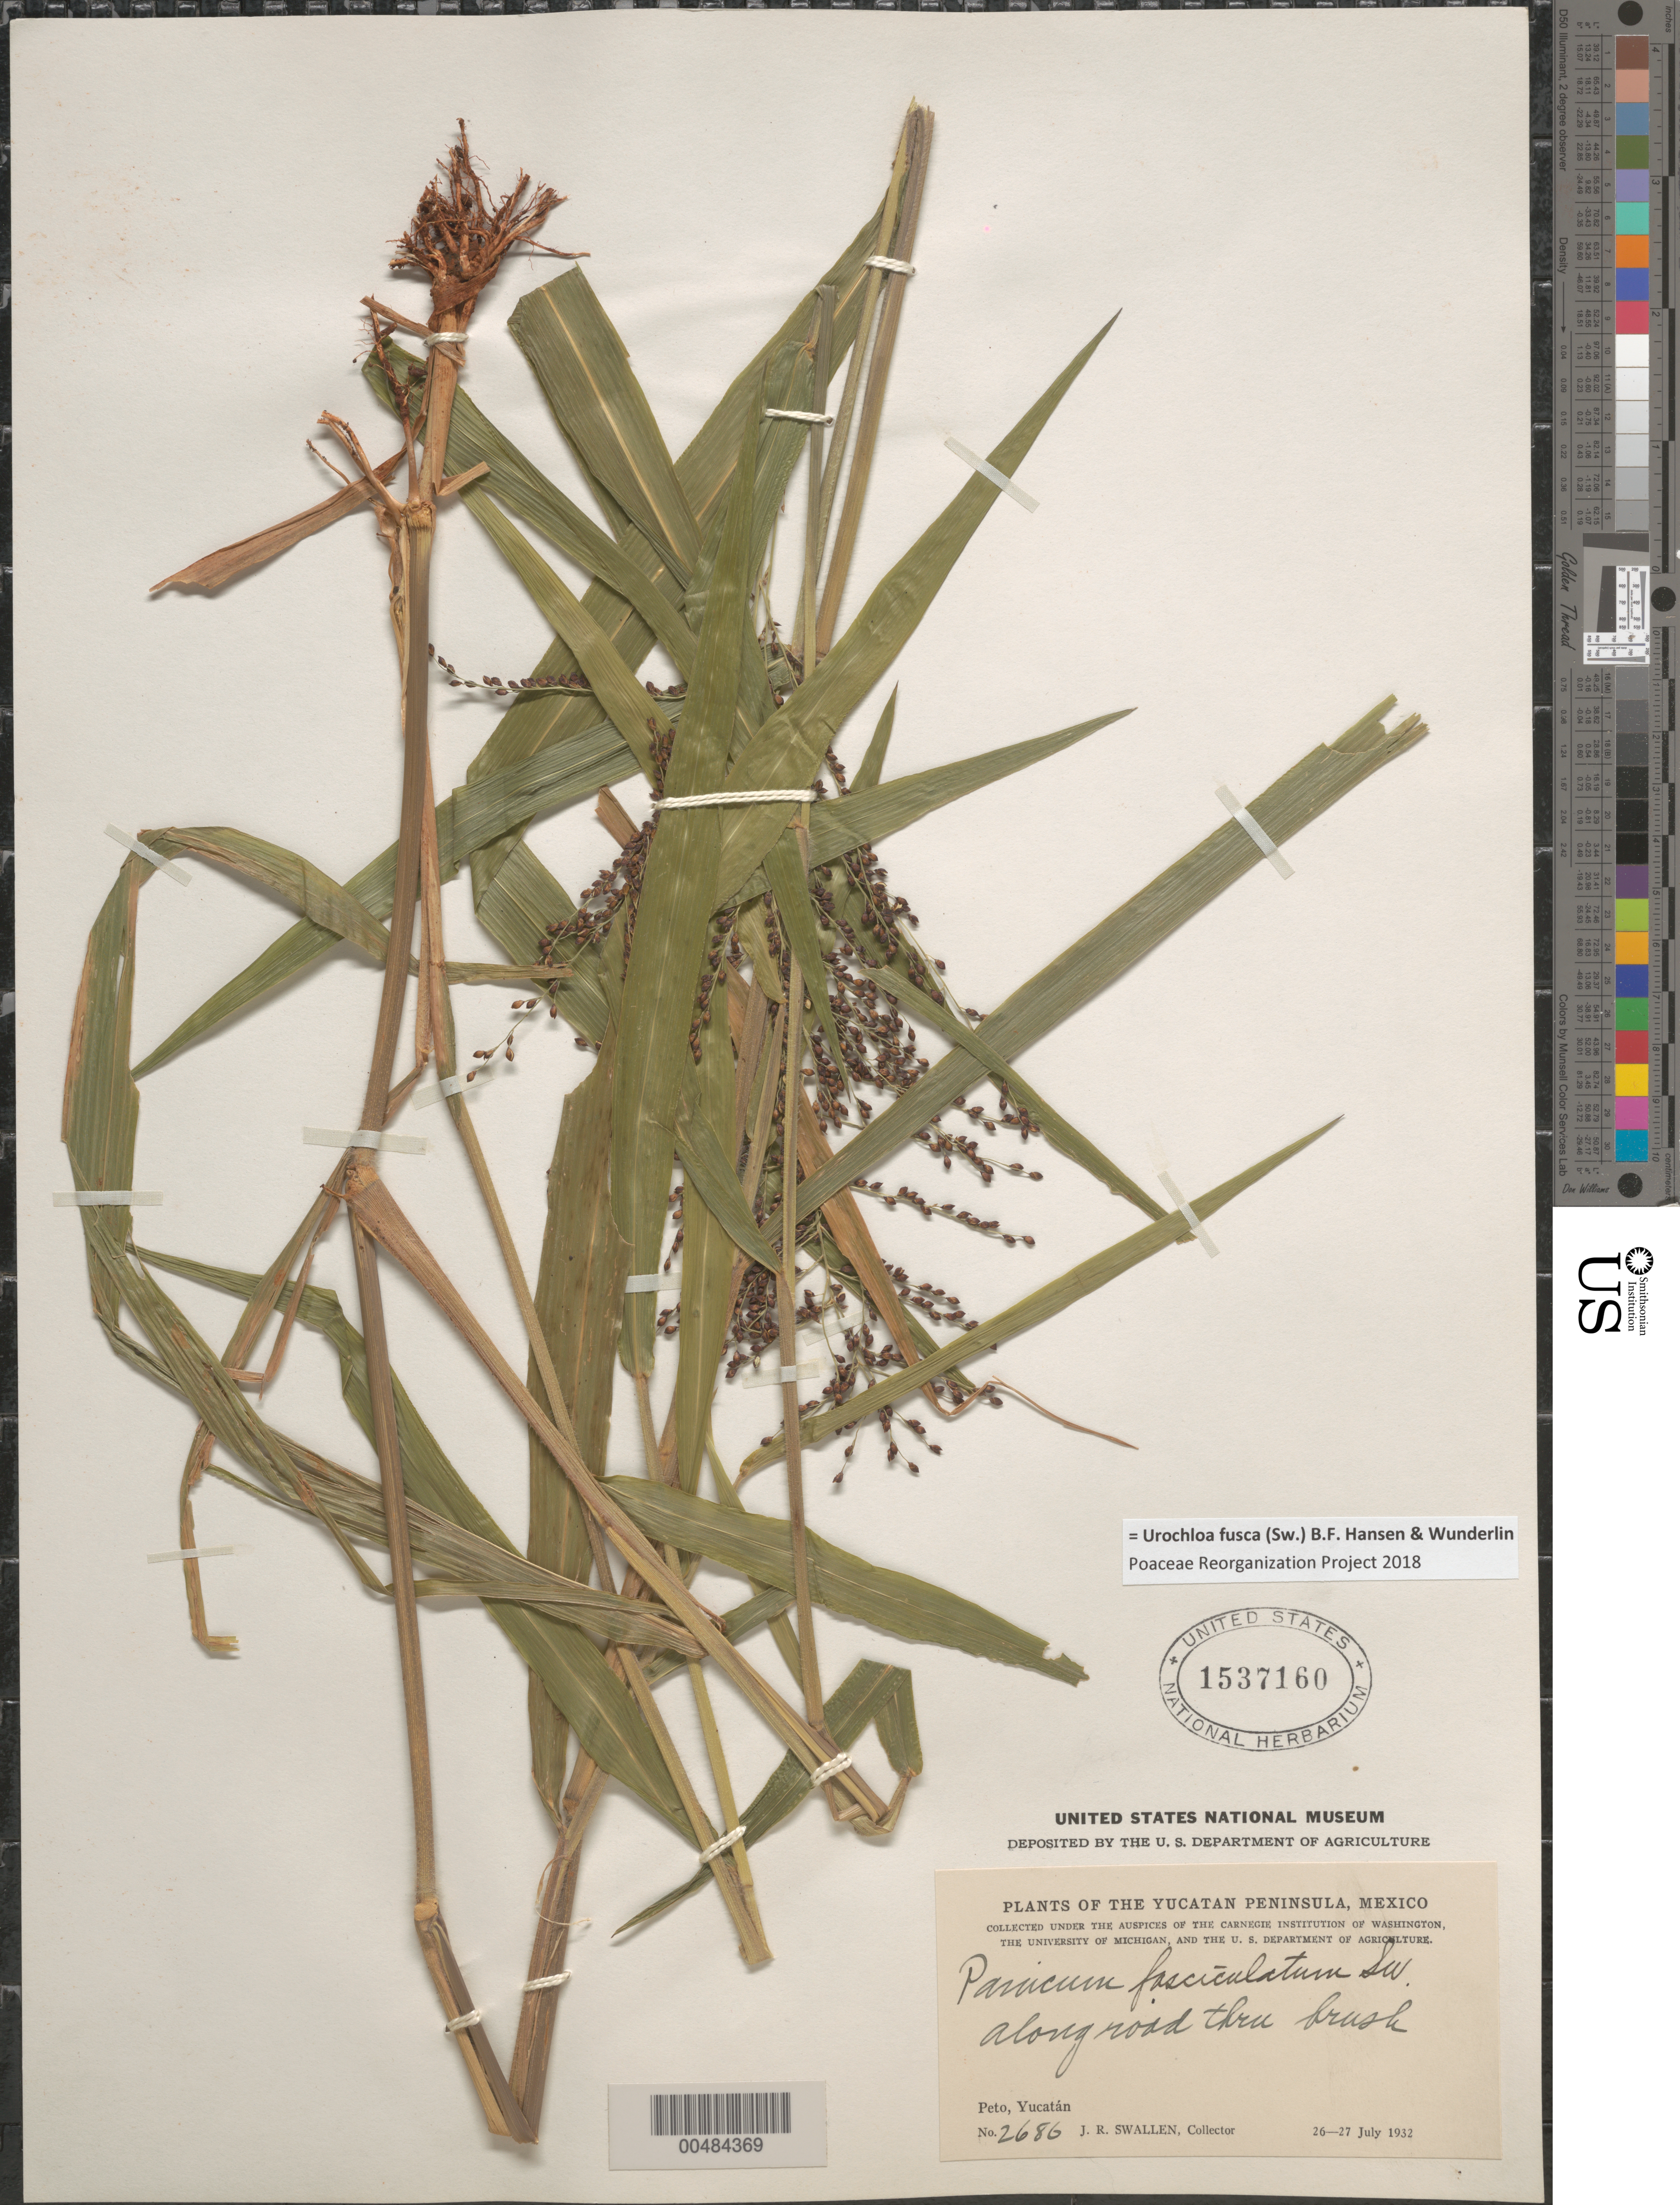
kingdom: Plantae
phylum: Tracheophyta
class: Liliopsida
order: Poales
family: Poaceae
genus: Brachiaria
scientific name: Brachiaria fasciculata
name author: (Sw.) Parodi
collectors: J. R. Swallen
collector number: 2686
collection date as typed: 26 Jul 1932 to 27 Jul 1932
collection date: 1932-07-26/1932-07-27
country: Mexico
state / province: Yucatan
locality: Peto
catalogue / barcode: US 1537160